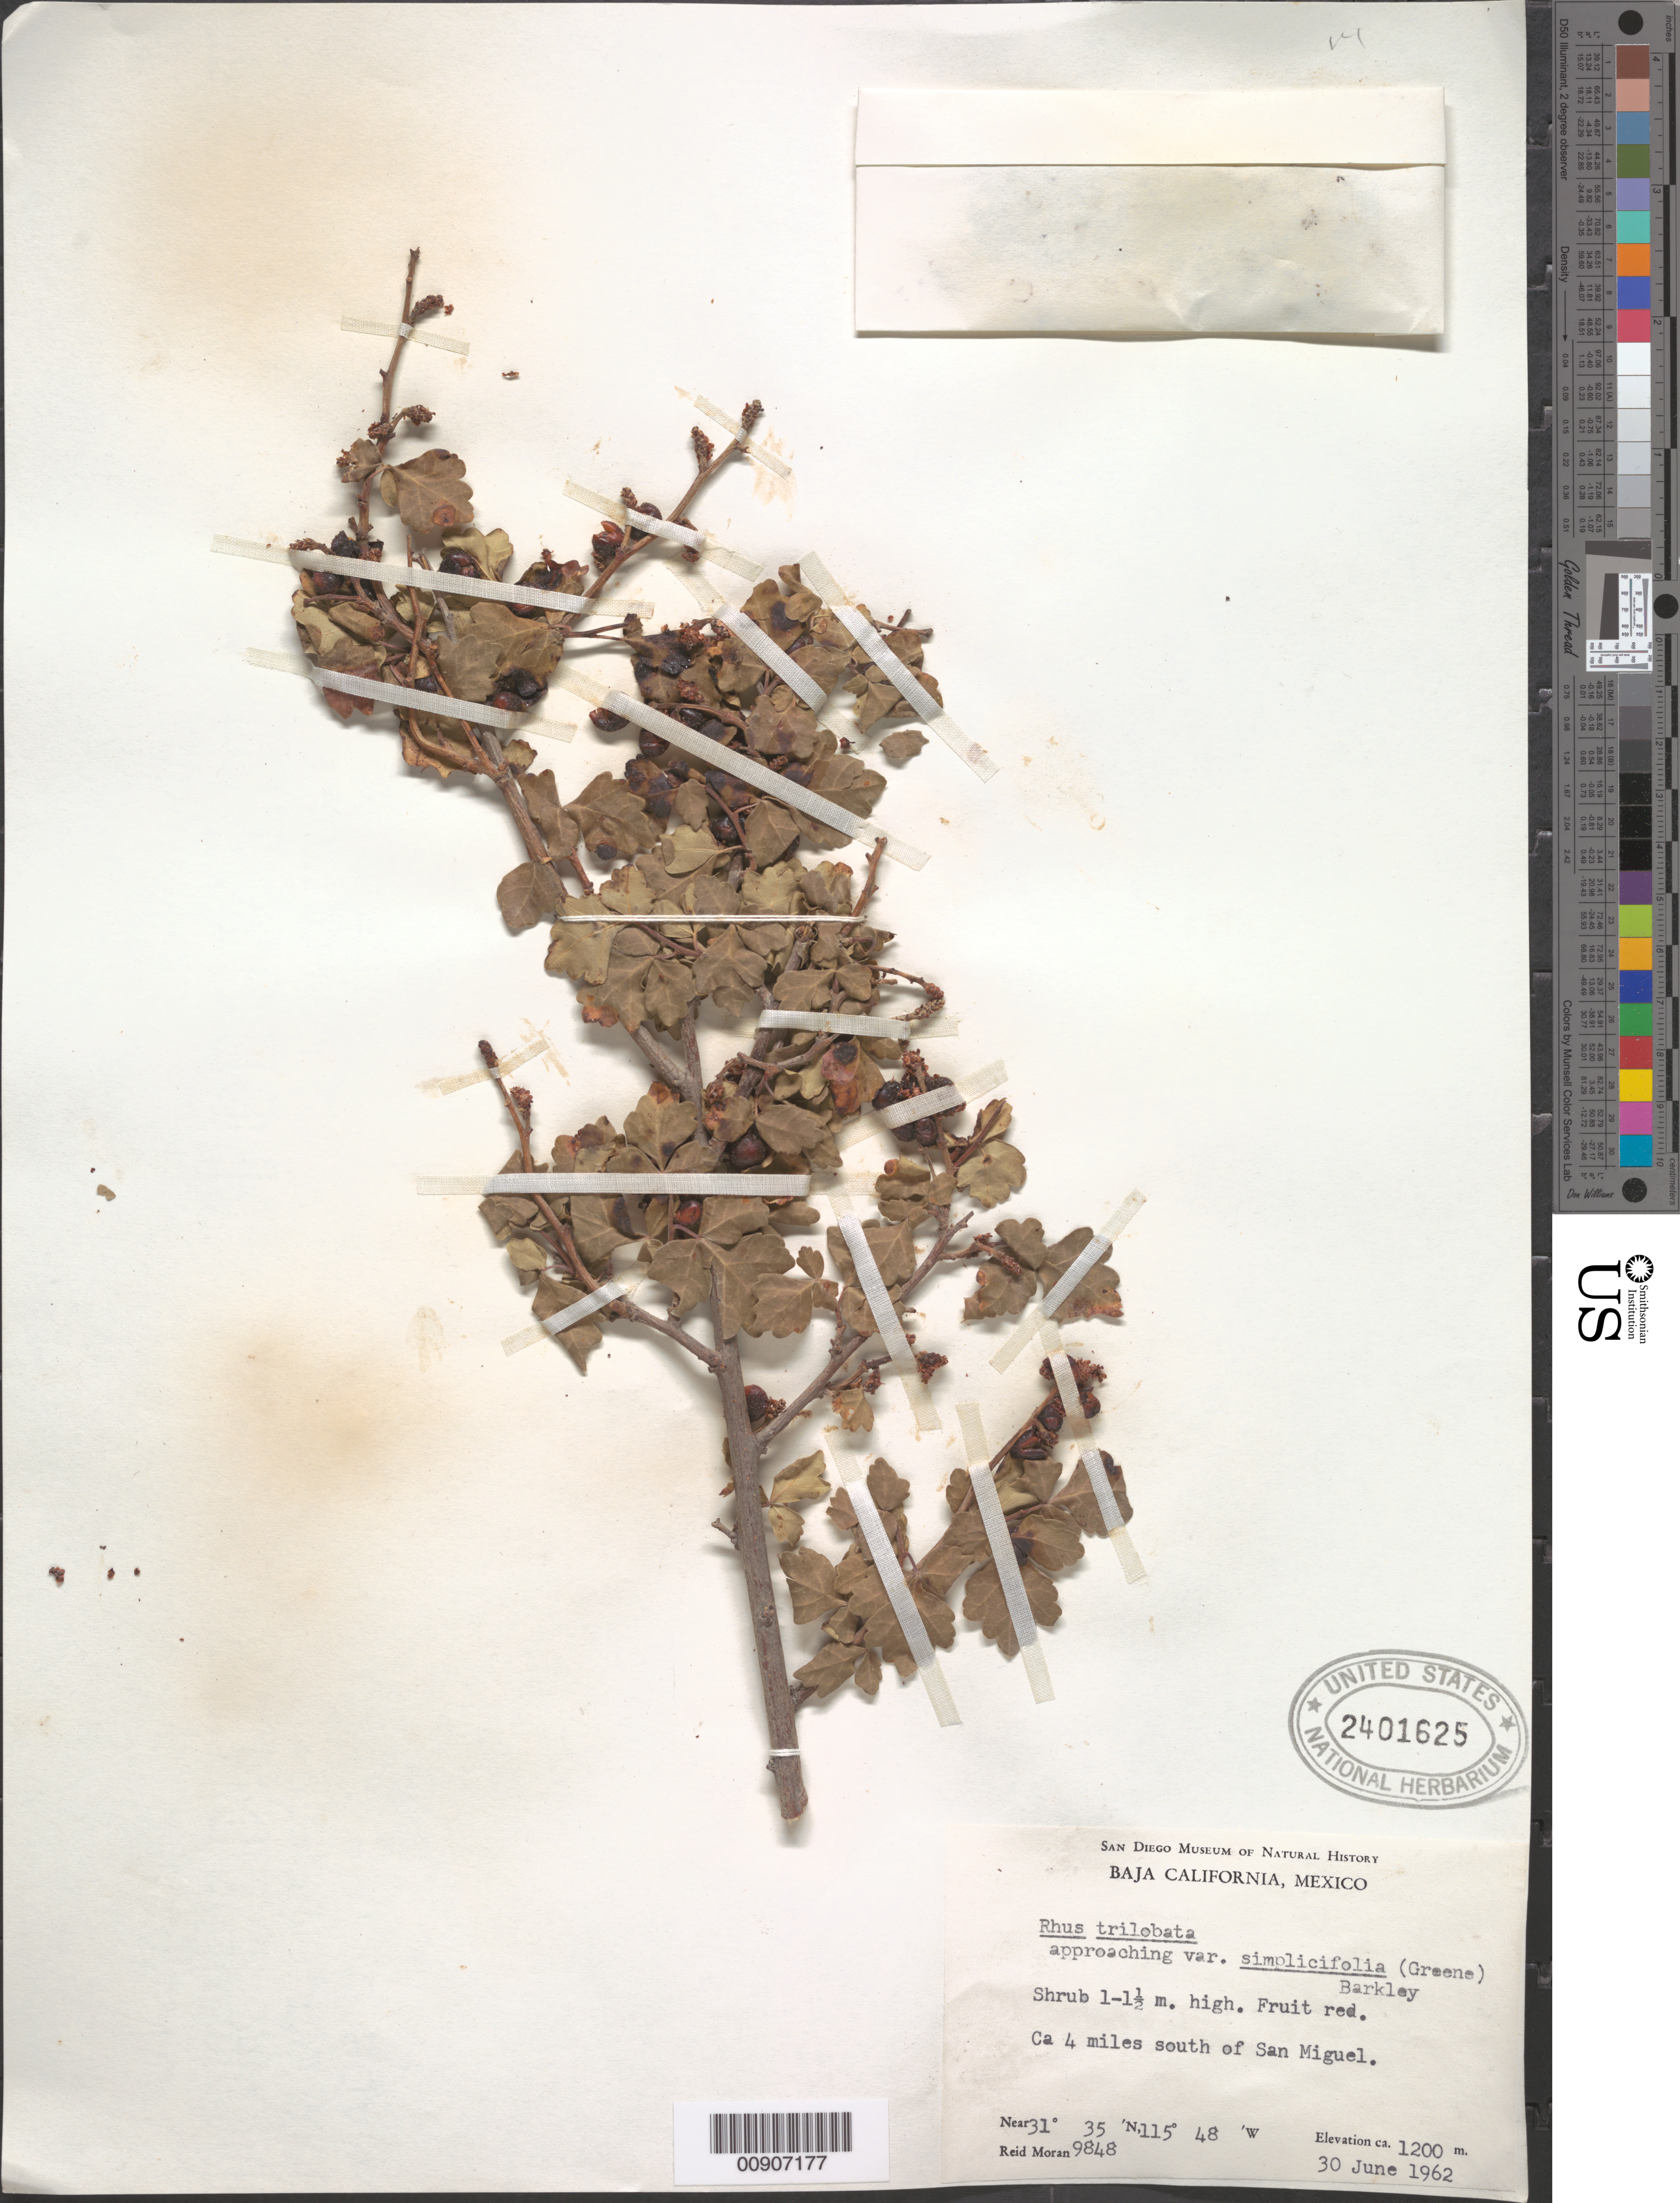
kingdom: Plantae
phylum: Tracheophyta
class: Magnoliopsida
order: Sapindales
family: Anacardiaceae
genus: Rhus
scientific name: Rhus trilobata var. simplicifolia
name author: (Greene) F.A. Barkley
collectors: R. V. Moran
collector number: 9848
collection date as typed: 30 Jun 1962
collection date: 1962-06-30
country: Mexico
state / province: Baja California Norte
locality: Ca. 4 miles south of San Miguel.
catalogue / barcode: US 2401625